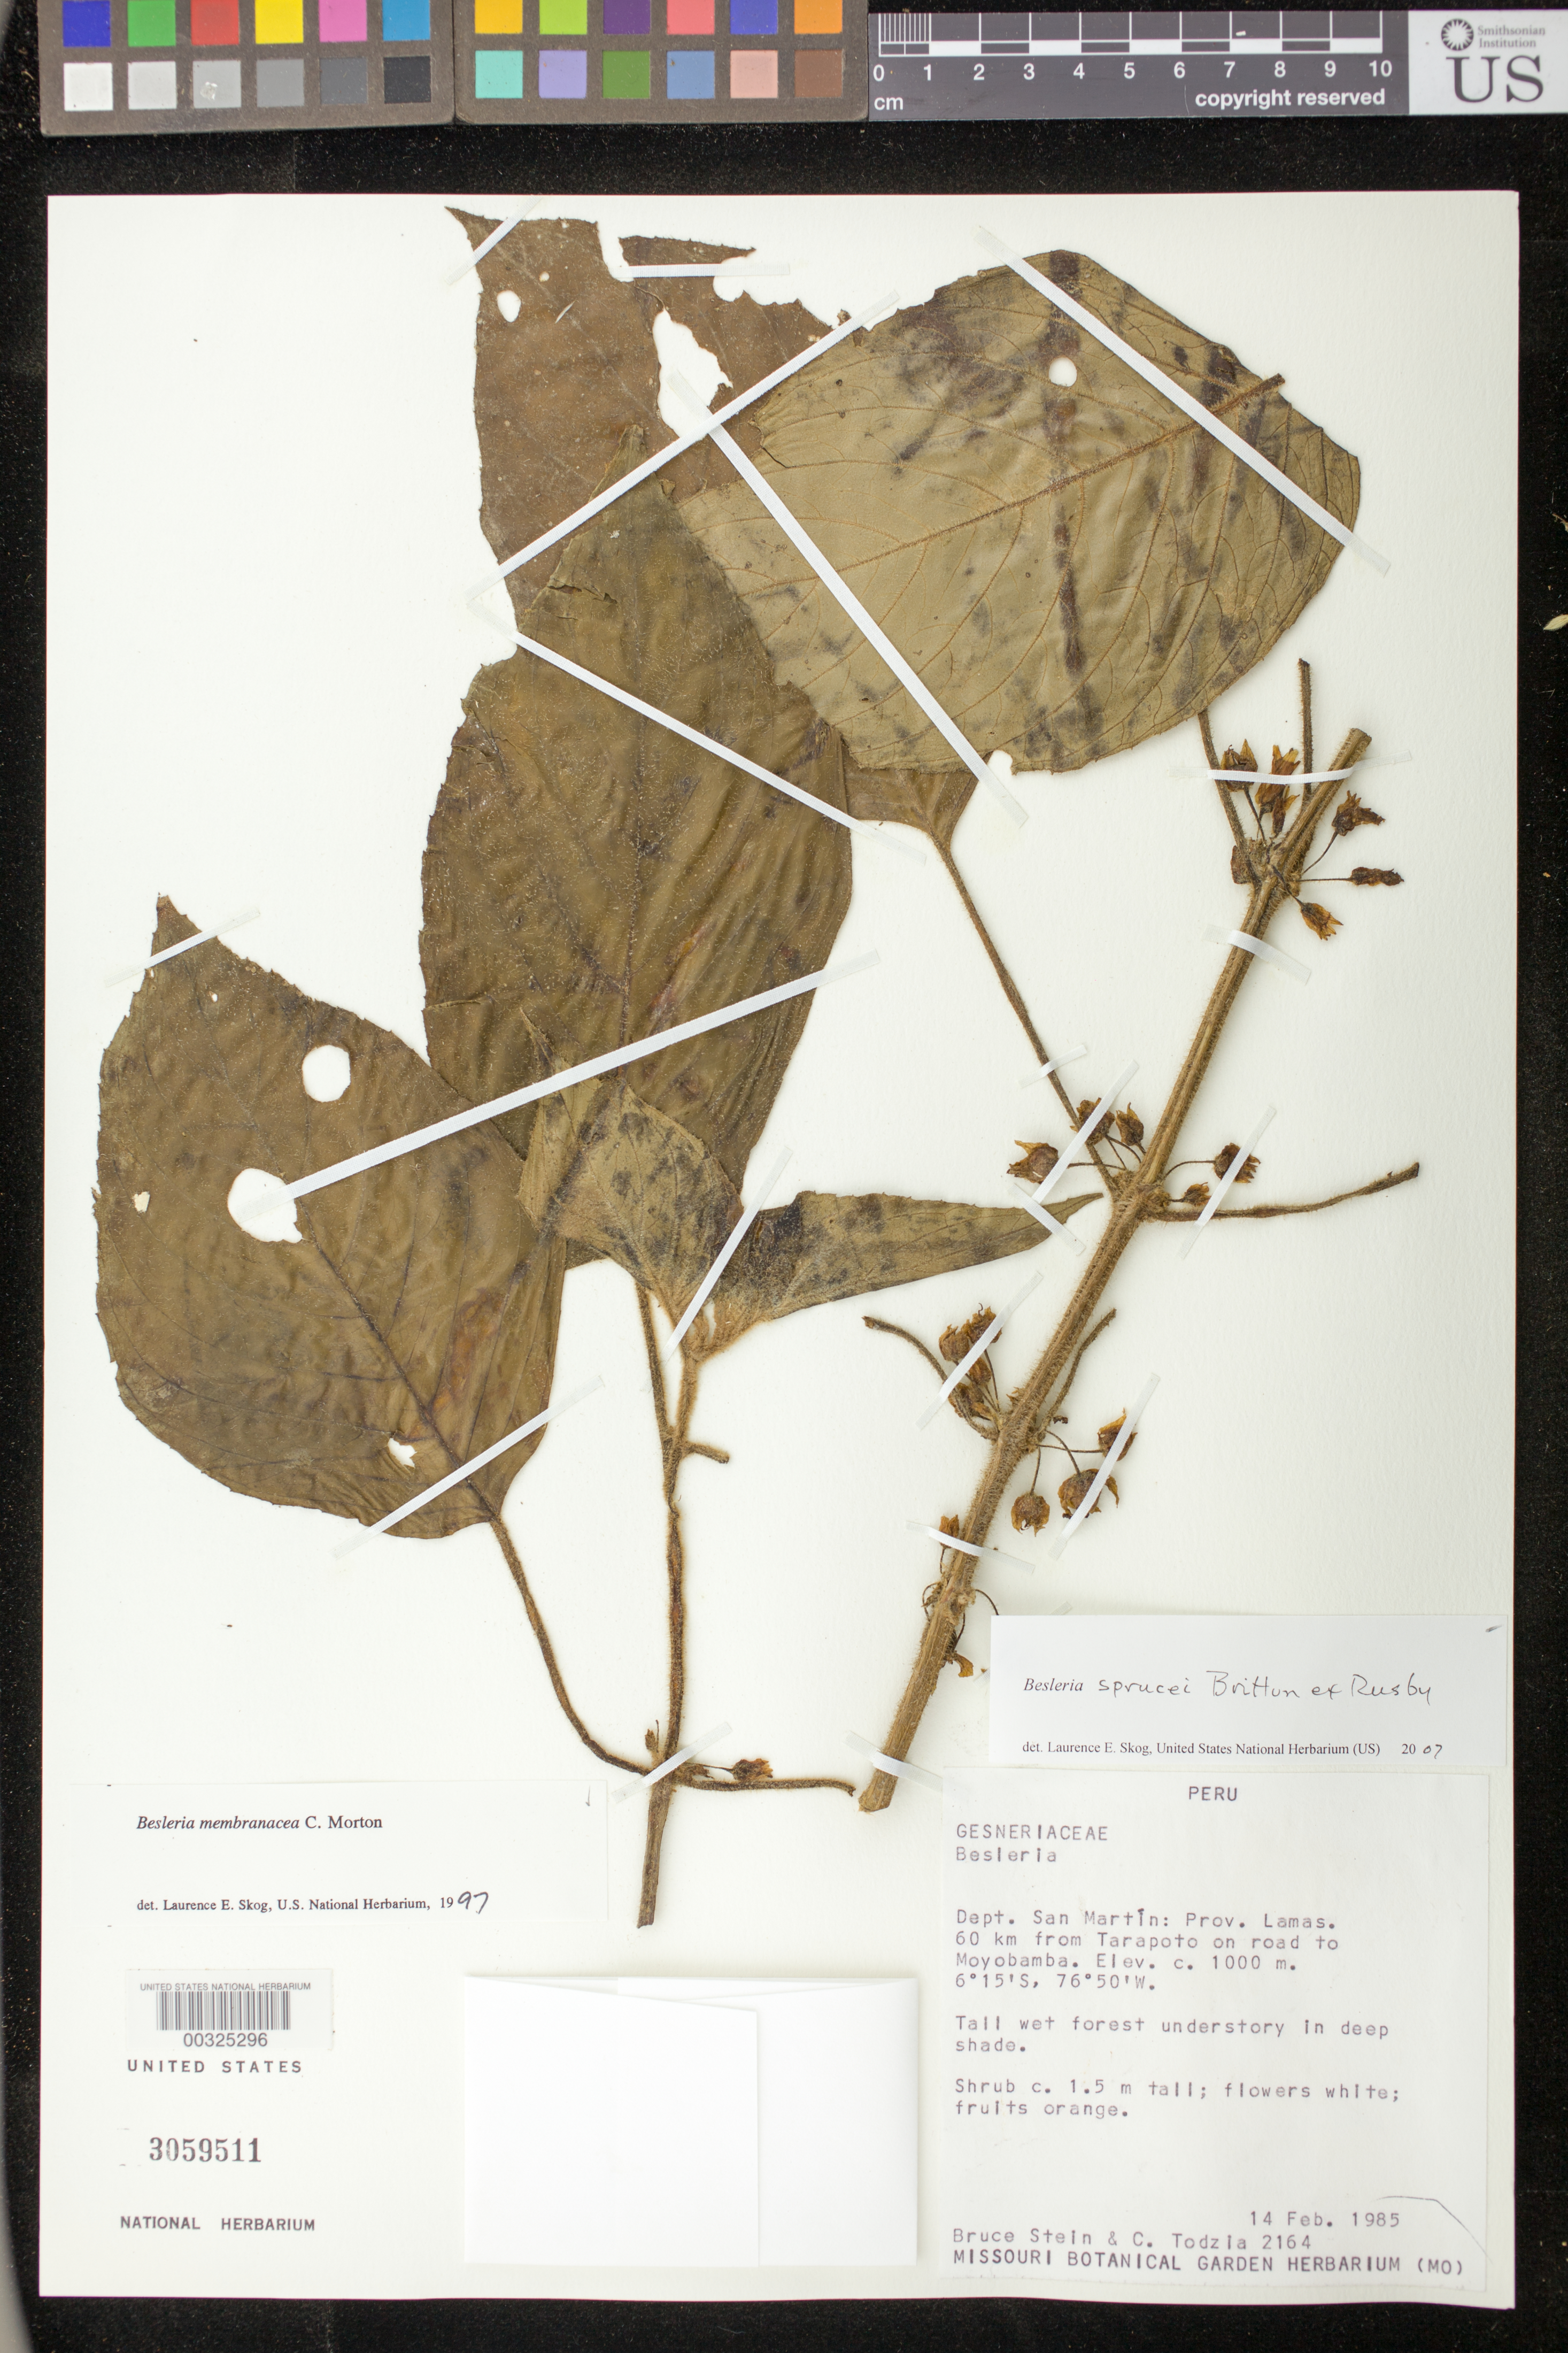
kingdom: Plantae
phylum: Tracheophyta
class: Magnoliopsida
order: Lamiales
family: Gesneriaceae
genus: Besleria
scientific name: Besleria sprucei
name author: Britton ex Rusby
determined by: Skog, Laurence E.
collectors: B. A. Stein & C. A. Todzia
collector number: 2164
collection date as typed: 14 Feb 1985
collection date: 1985-02-14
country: Peru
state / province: San Martín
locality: Prov. Lamas; 60 km from Tarapoto on road to Moyobamba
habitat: Tall wet forest understory in deep shade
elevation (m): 1000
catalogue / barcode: US 3059511